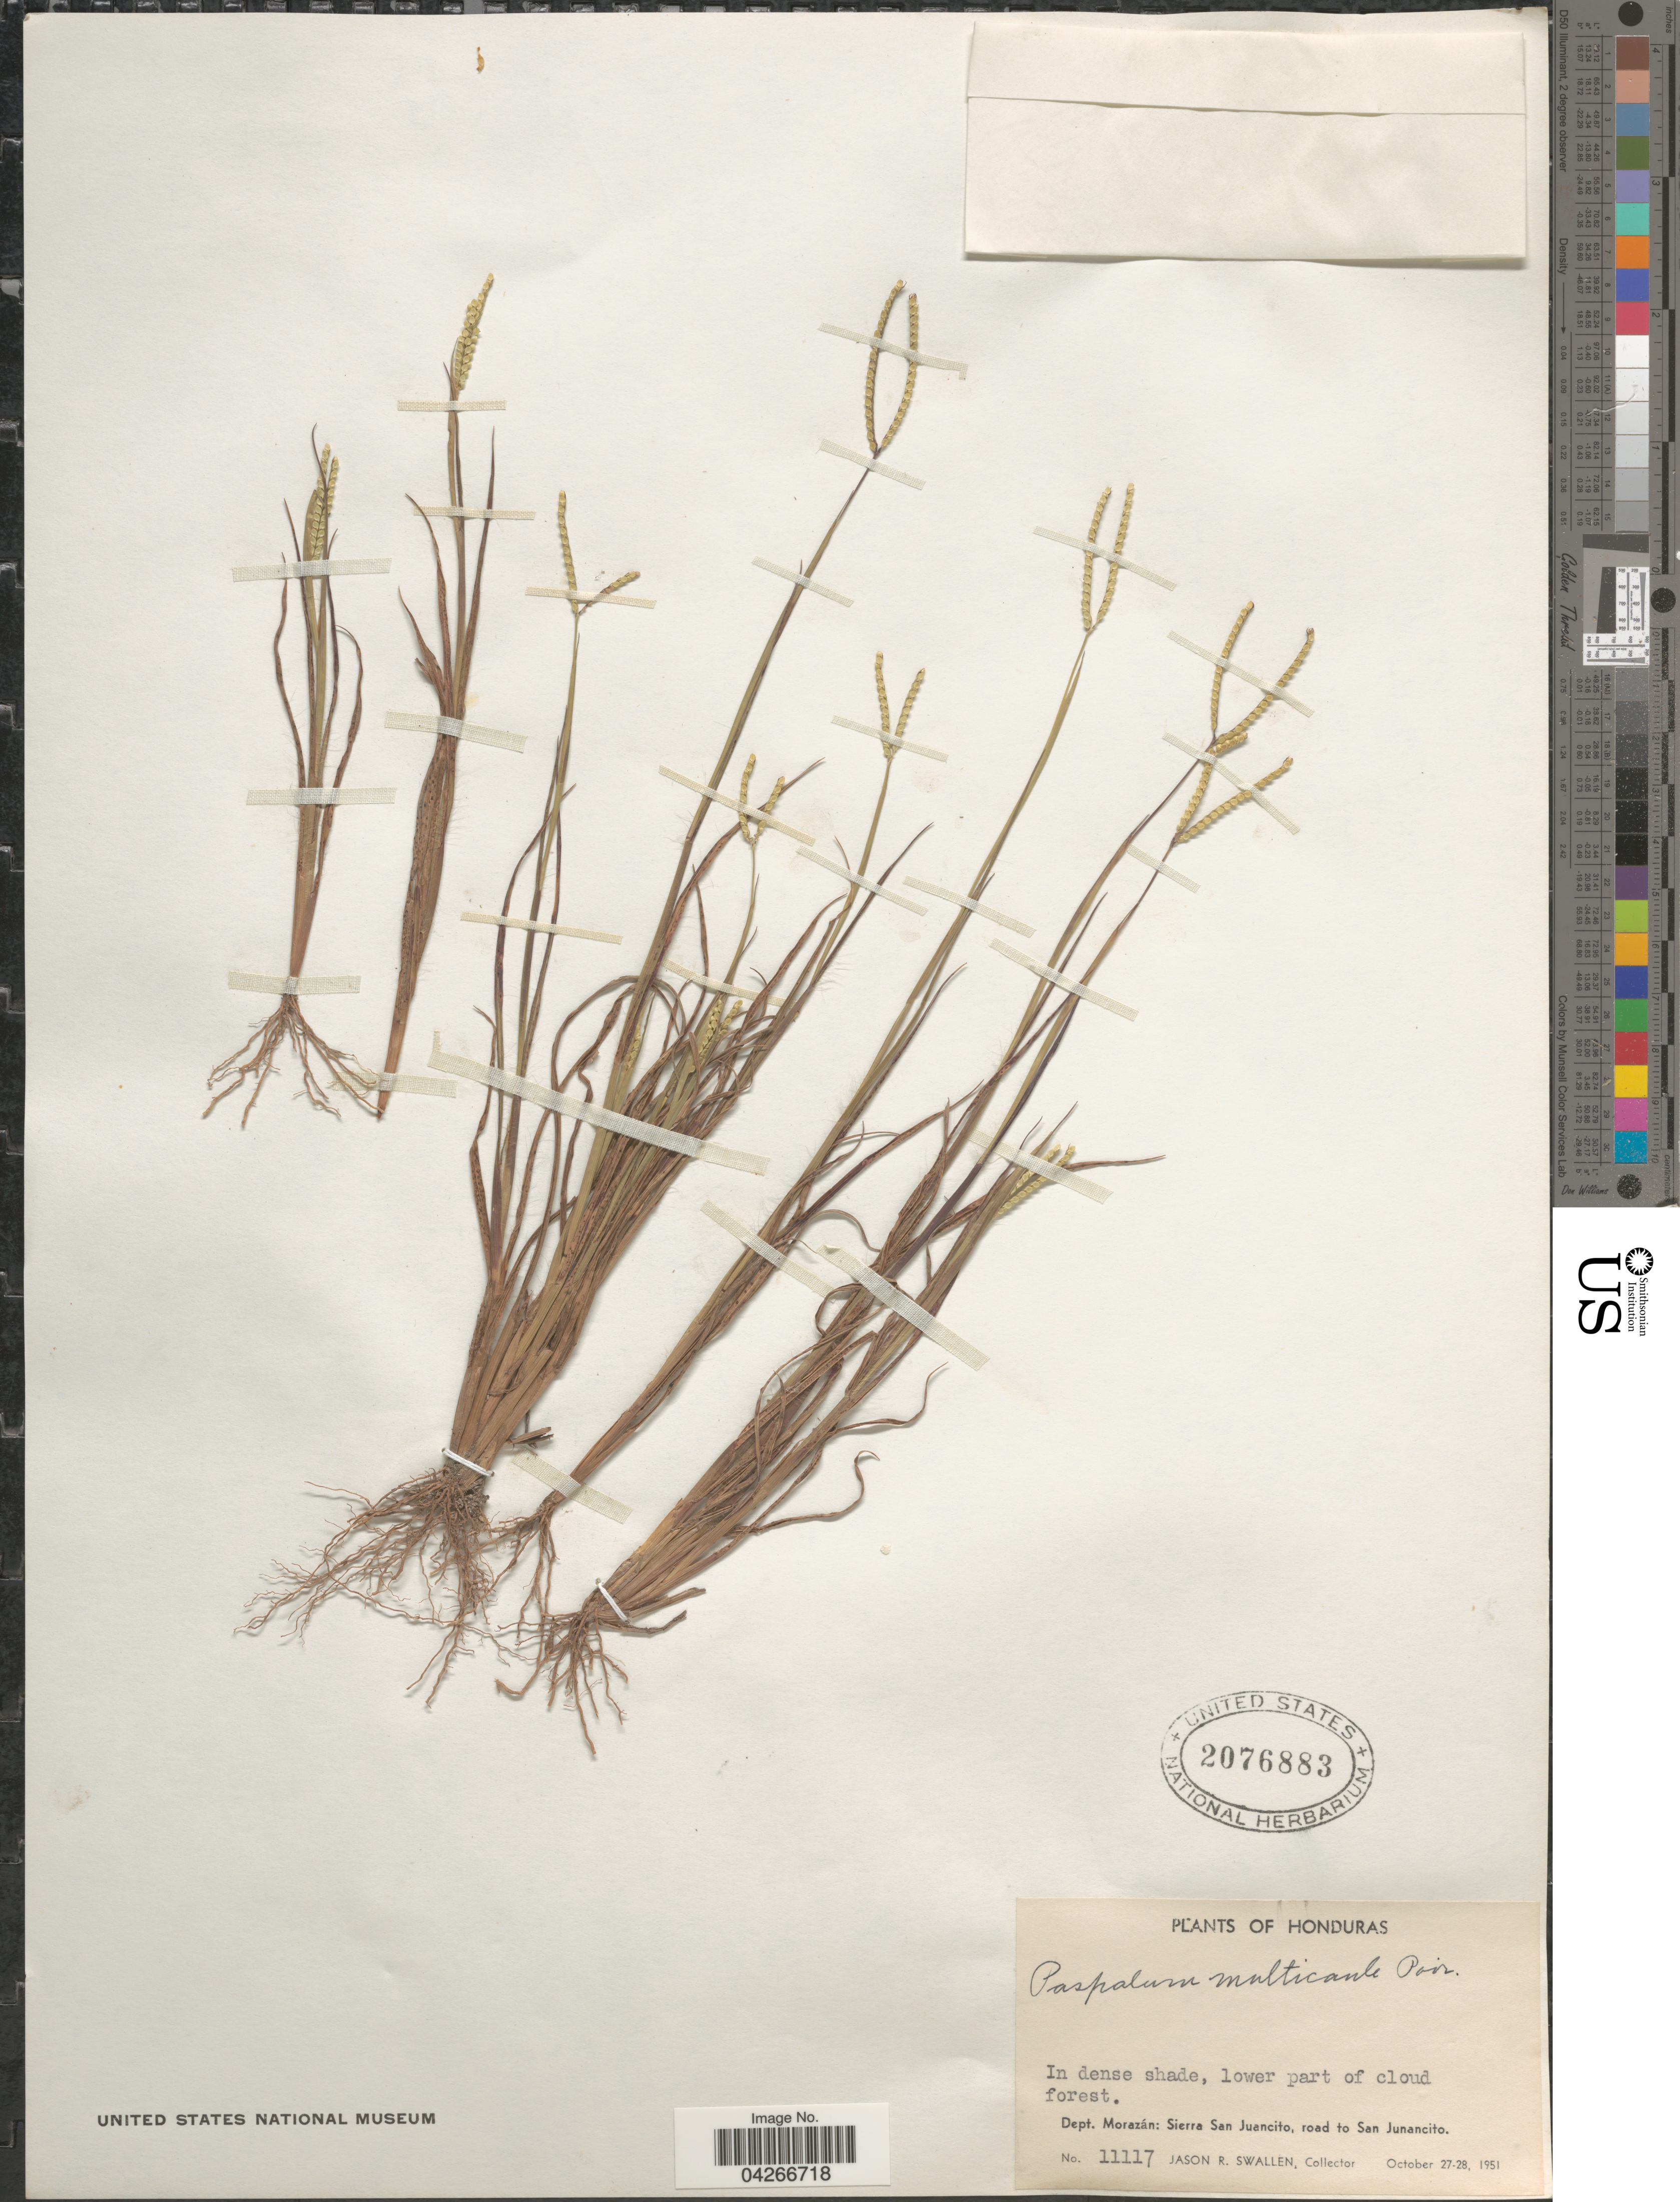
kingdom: Plantae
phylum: Tracheophyta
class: Liliopsida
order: Poales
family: Poaceae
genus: Paspalum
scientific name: Paspalum multicaule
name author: Poir. in Lam.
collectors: J. R. Swallen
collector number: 11117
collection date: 1951-10-27/1951-10-28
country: Honduras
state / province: Fco. Morazán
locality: Lower part of cloud forest. Dept. Morazán: Sierra San Juancito, road to San Junancito.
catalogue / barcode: US 2076883